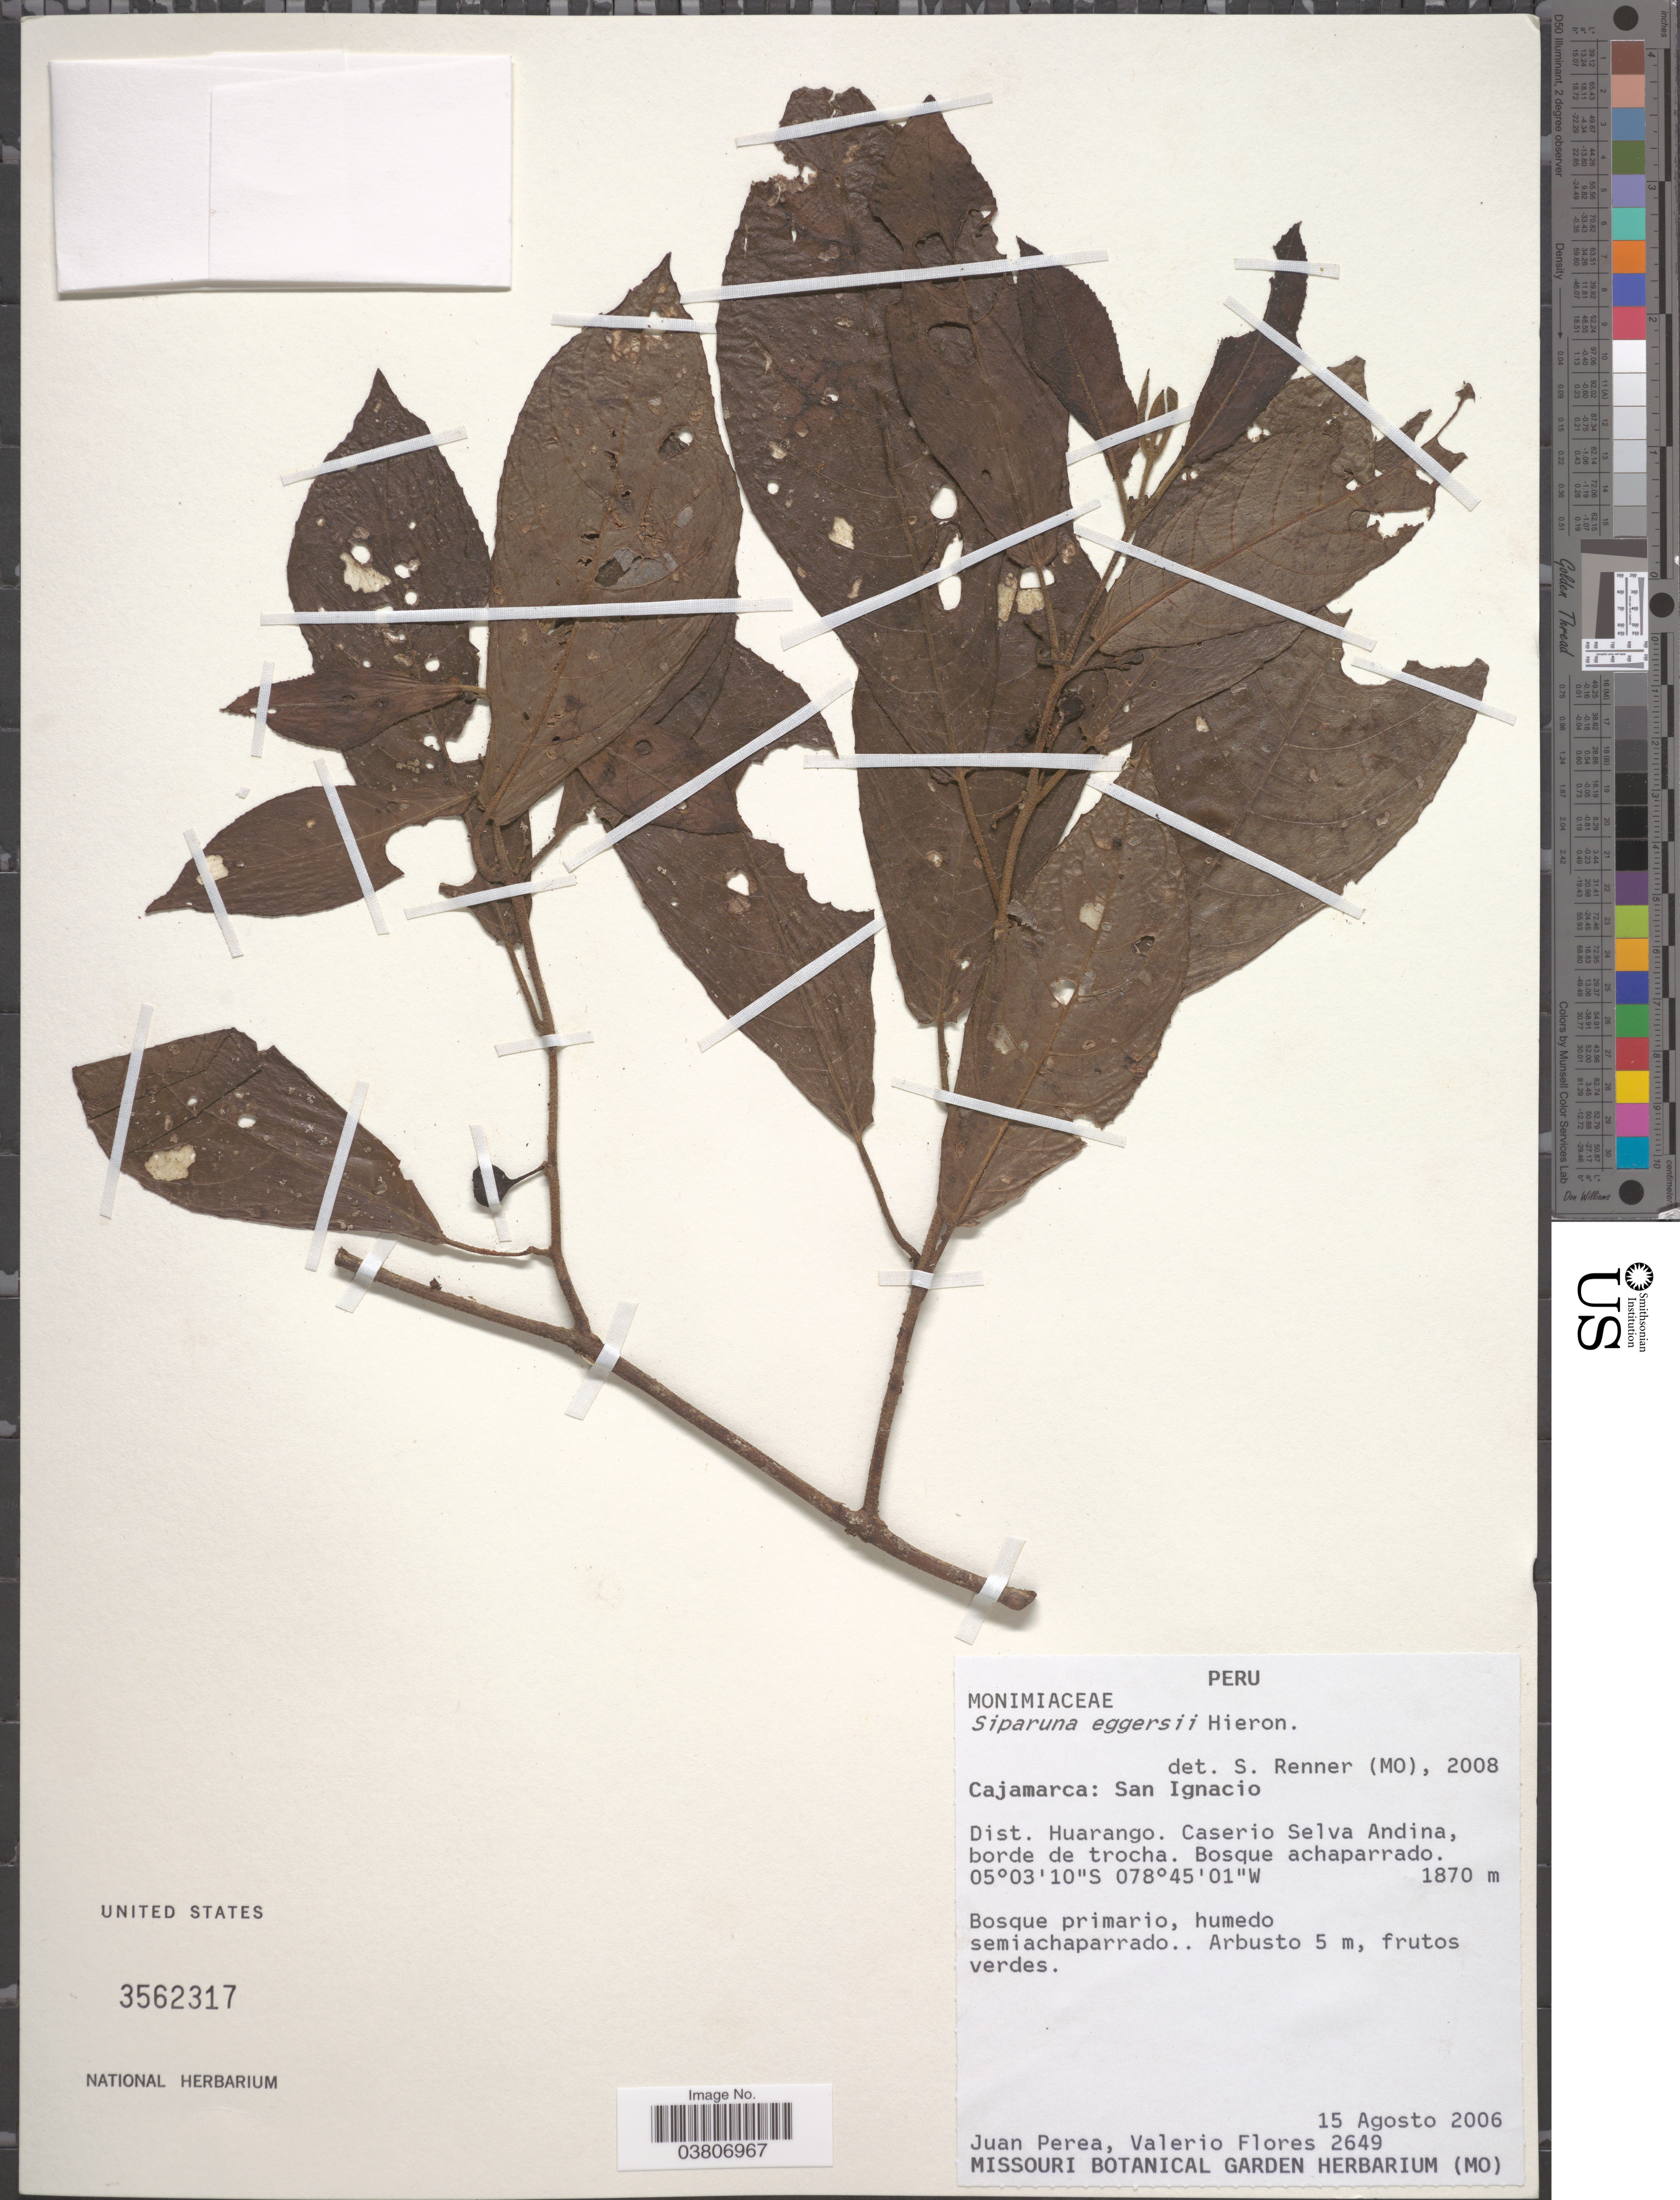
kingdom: Plantae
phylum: Tracheophyta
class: Magnoliopsida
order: Laurales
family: Siparunaceae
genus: Siparuna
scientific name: Siparuna eggersii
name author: Hieron.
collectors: J. Perea & V. Flores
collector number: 2649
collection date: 2006-08-15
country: Peru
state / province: Cajamarca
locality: San Ignacio. Dist. Huarango. Caserio Selva Andina, borde de trocha. Bosque achaparrado.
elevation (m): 1870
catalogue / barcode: US 3562317